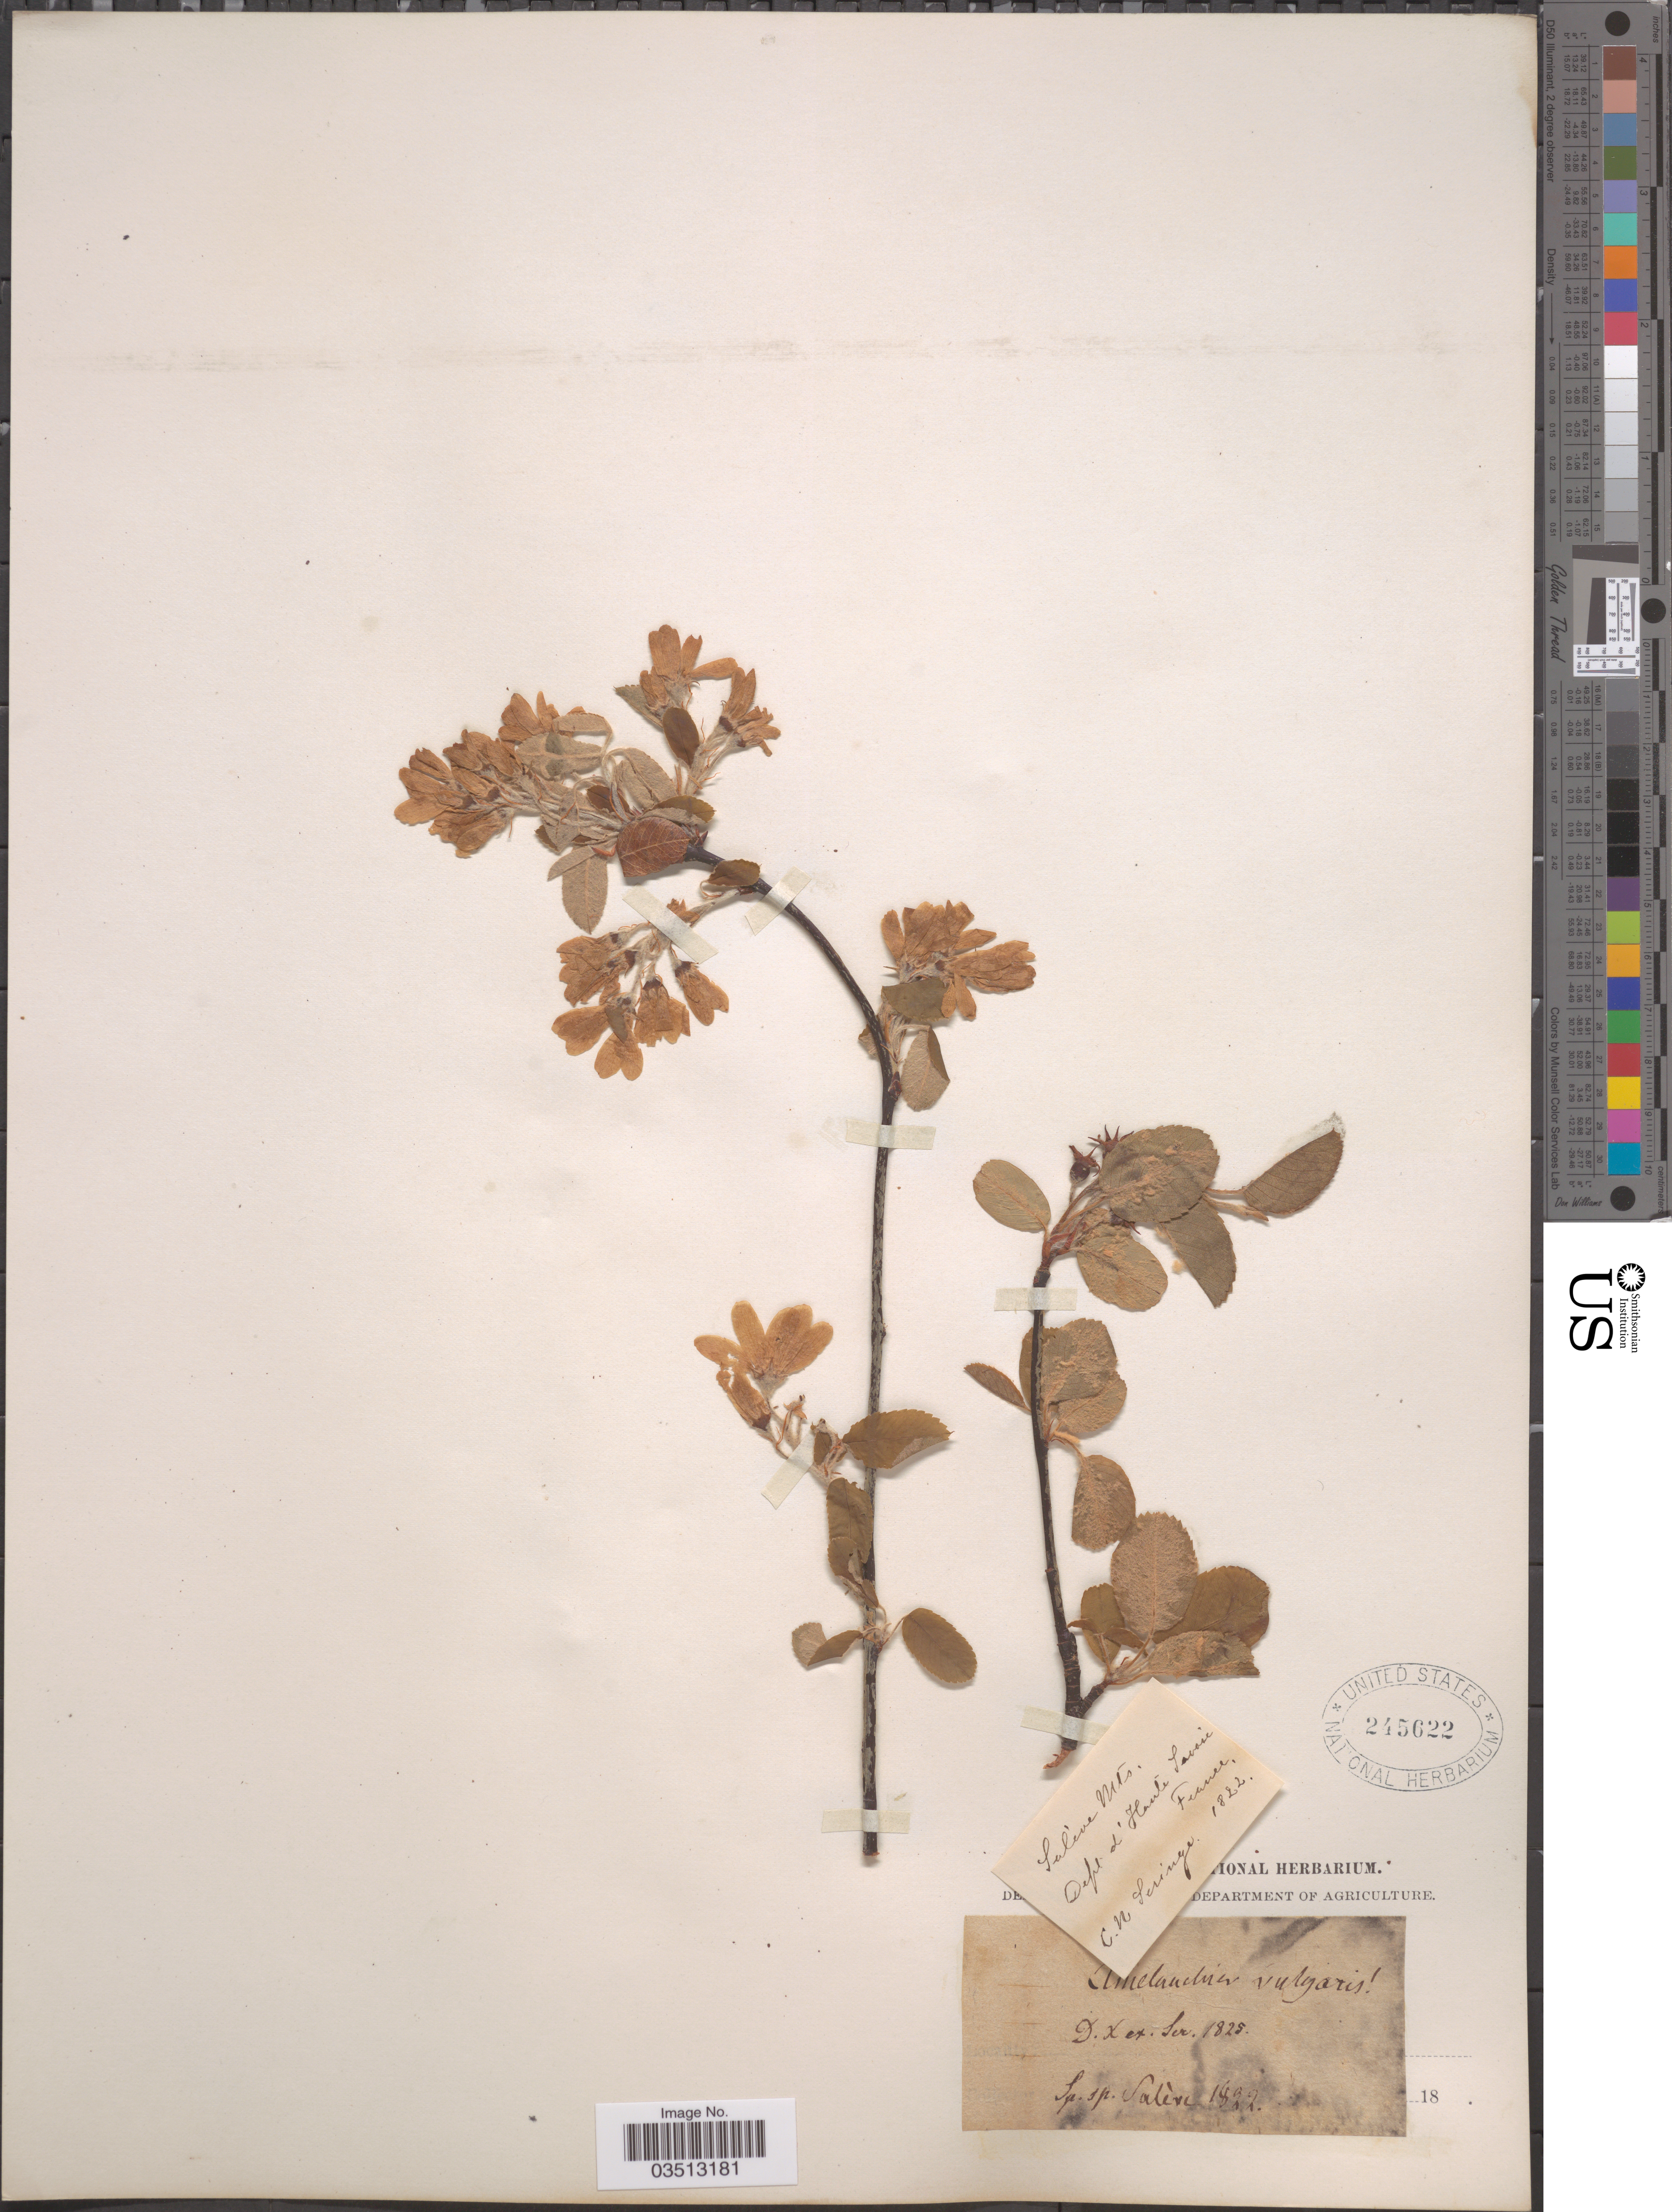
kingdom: Plantae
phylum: Tracheophyta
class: Magnoliopsida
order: Rosales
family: Rosaceae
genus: Amelanchier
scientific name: Amelanchier vulgaris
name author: Moench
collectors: C. Seringe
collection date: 1822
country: France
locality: Saléne Mts. Dept. de Haute Savoie.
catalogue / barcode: US 245622